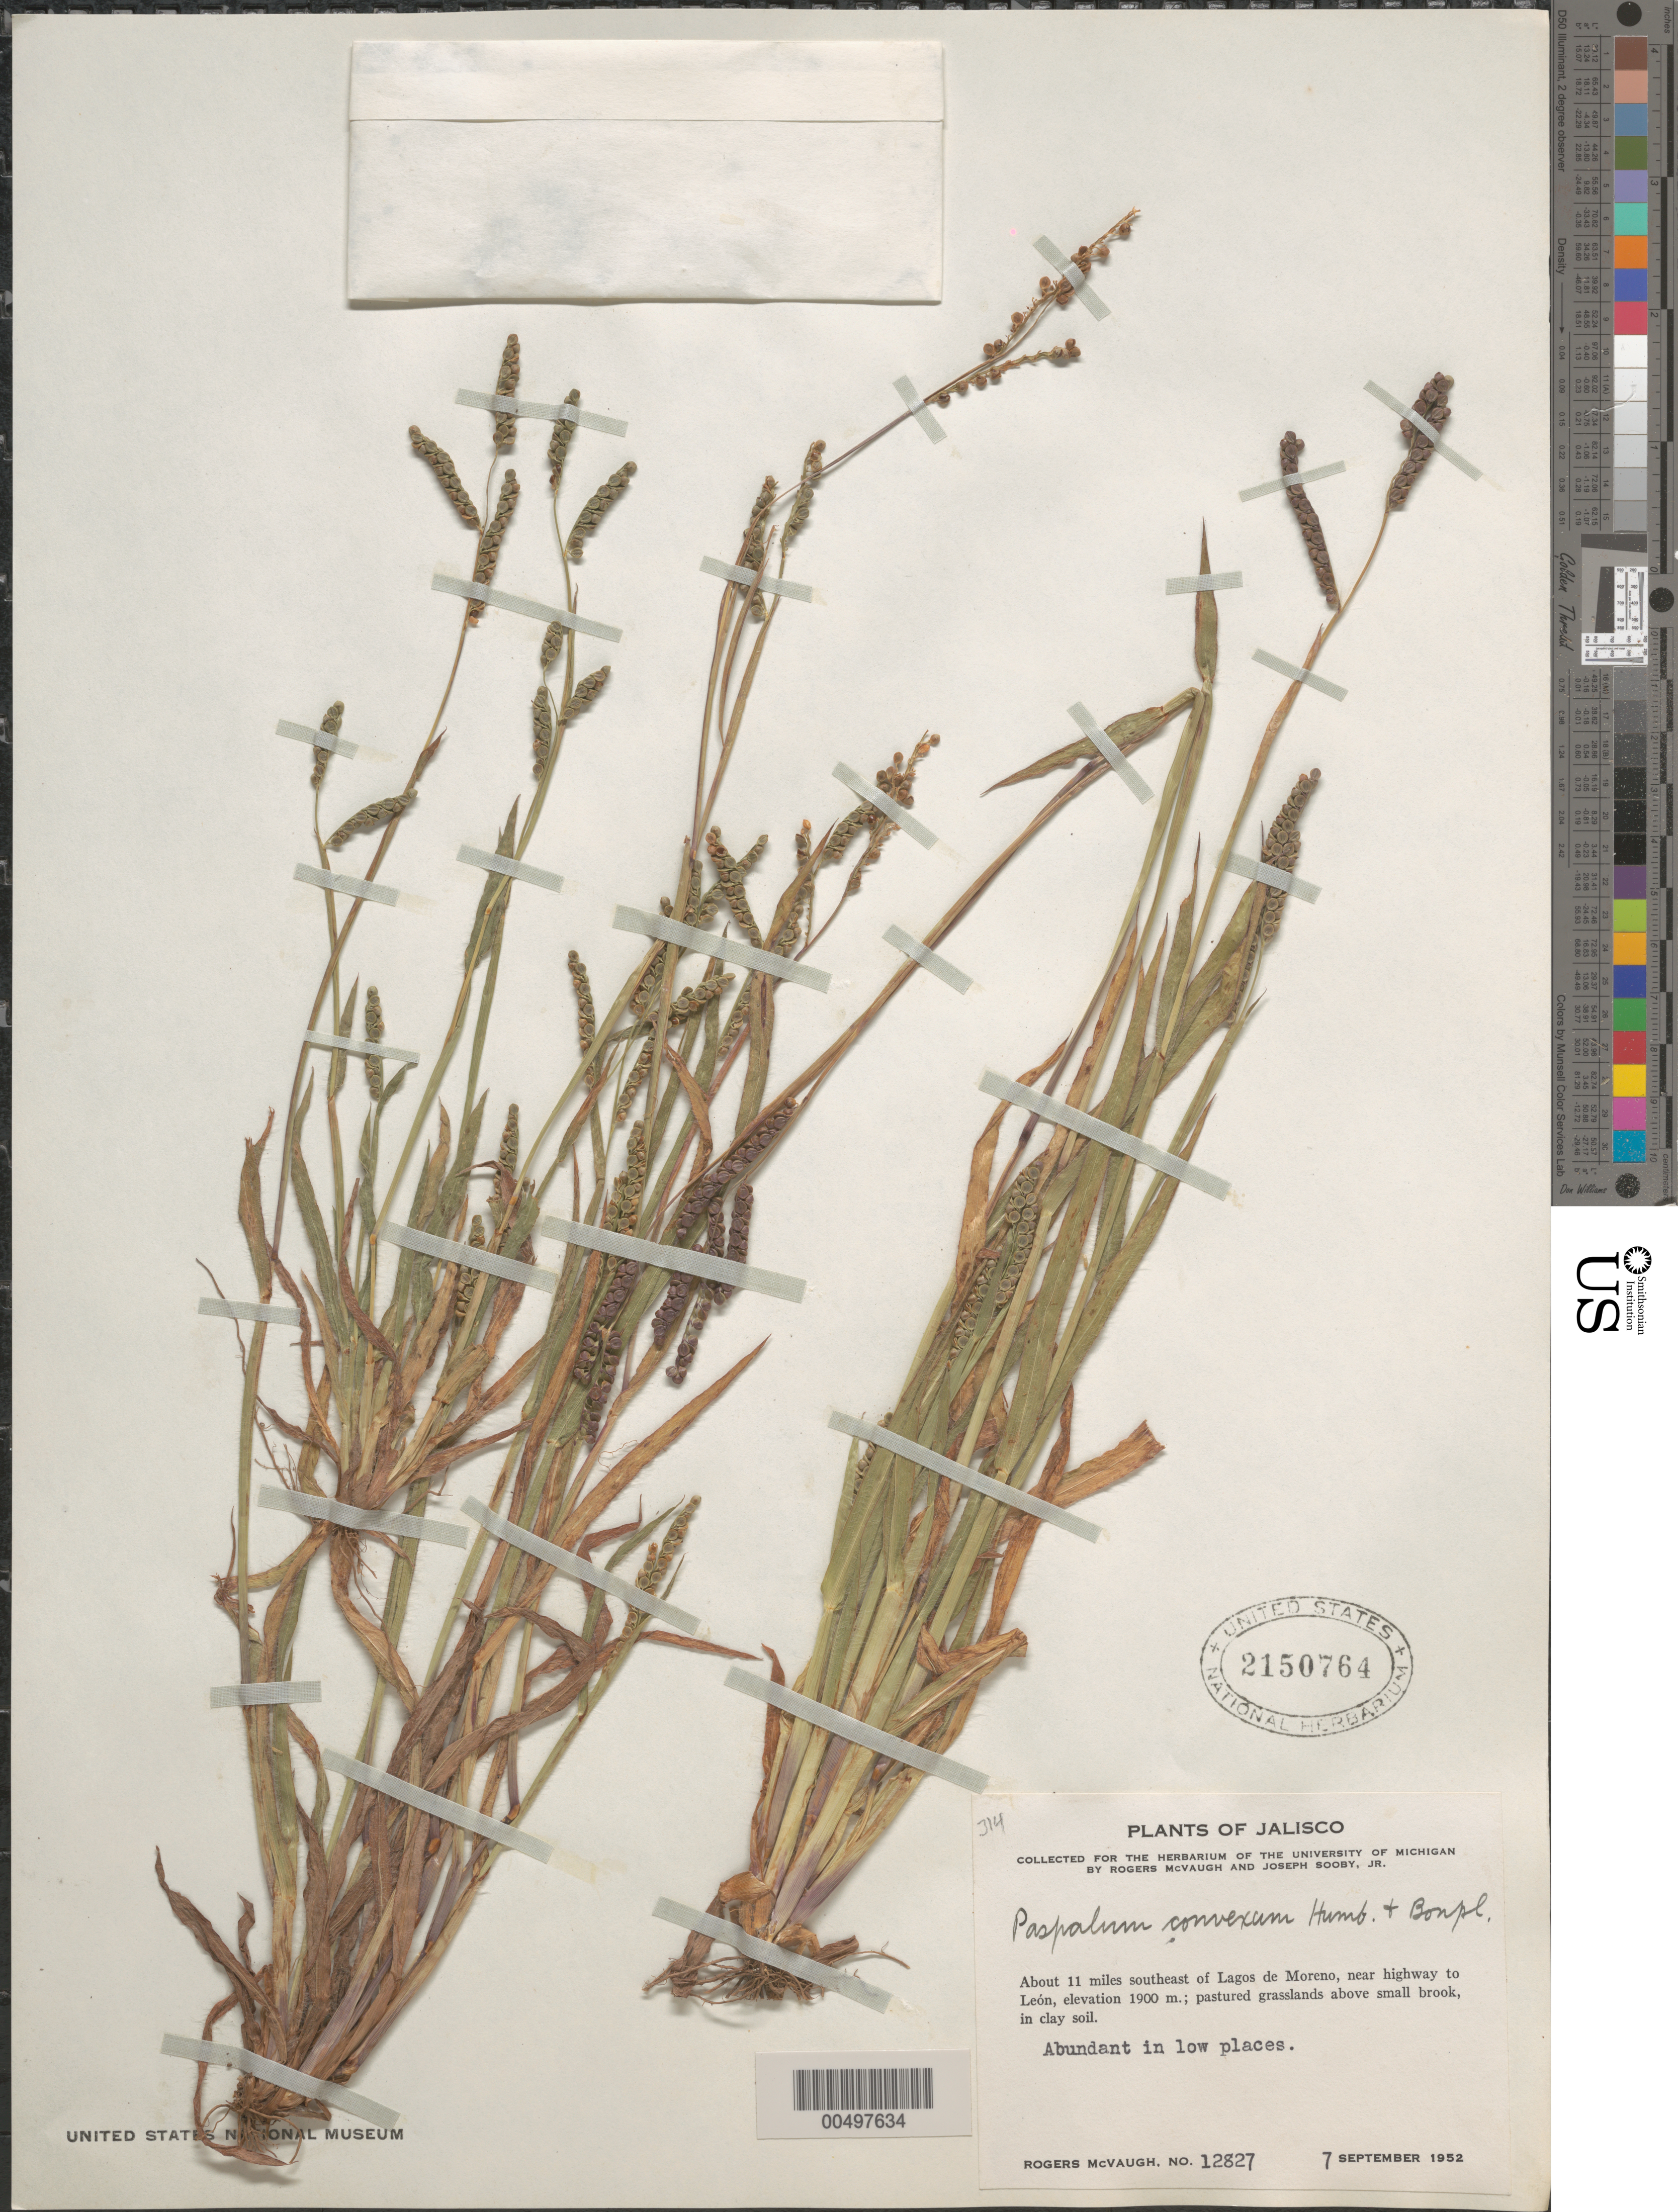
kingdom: Plantae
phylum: Tracheophyta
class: Liliopsida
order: Poales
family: Poaceae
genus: Paspalum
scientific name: Paspalum convexum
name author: Humb. & Bonpl. ex Flüggé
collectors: R. McVaugh & J. Sooby Jr.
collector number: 12827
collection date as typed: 7 Sep 1952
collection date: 1952-09-07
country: Mexico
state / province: Jalisco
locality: About 11 mi SE of Lagos de Moreno, near hwy to León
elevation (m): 1900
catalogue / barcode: US 2150764